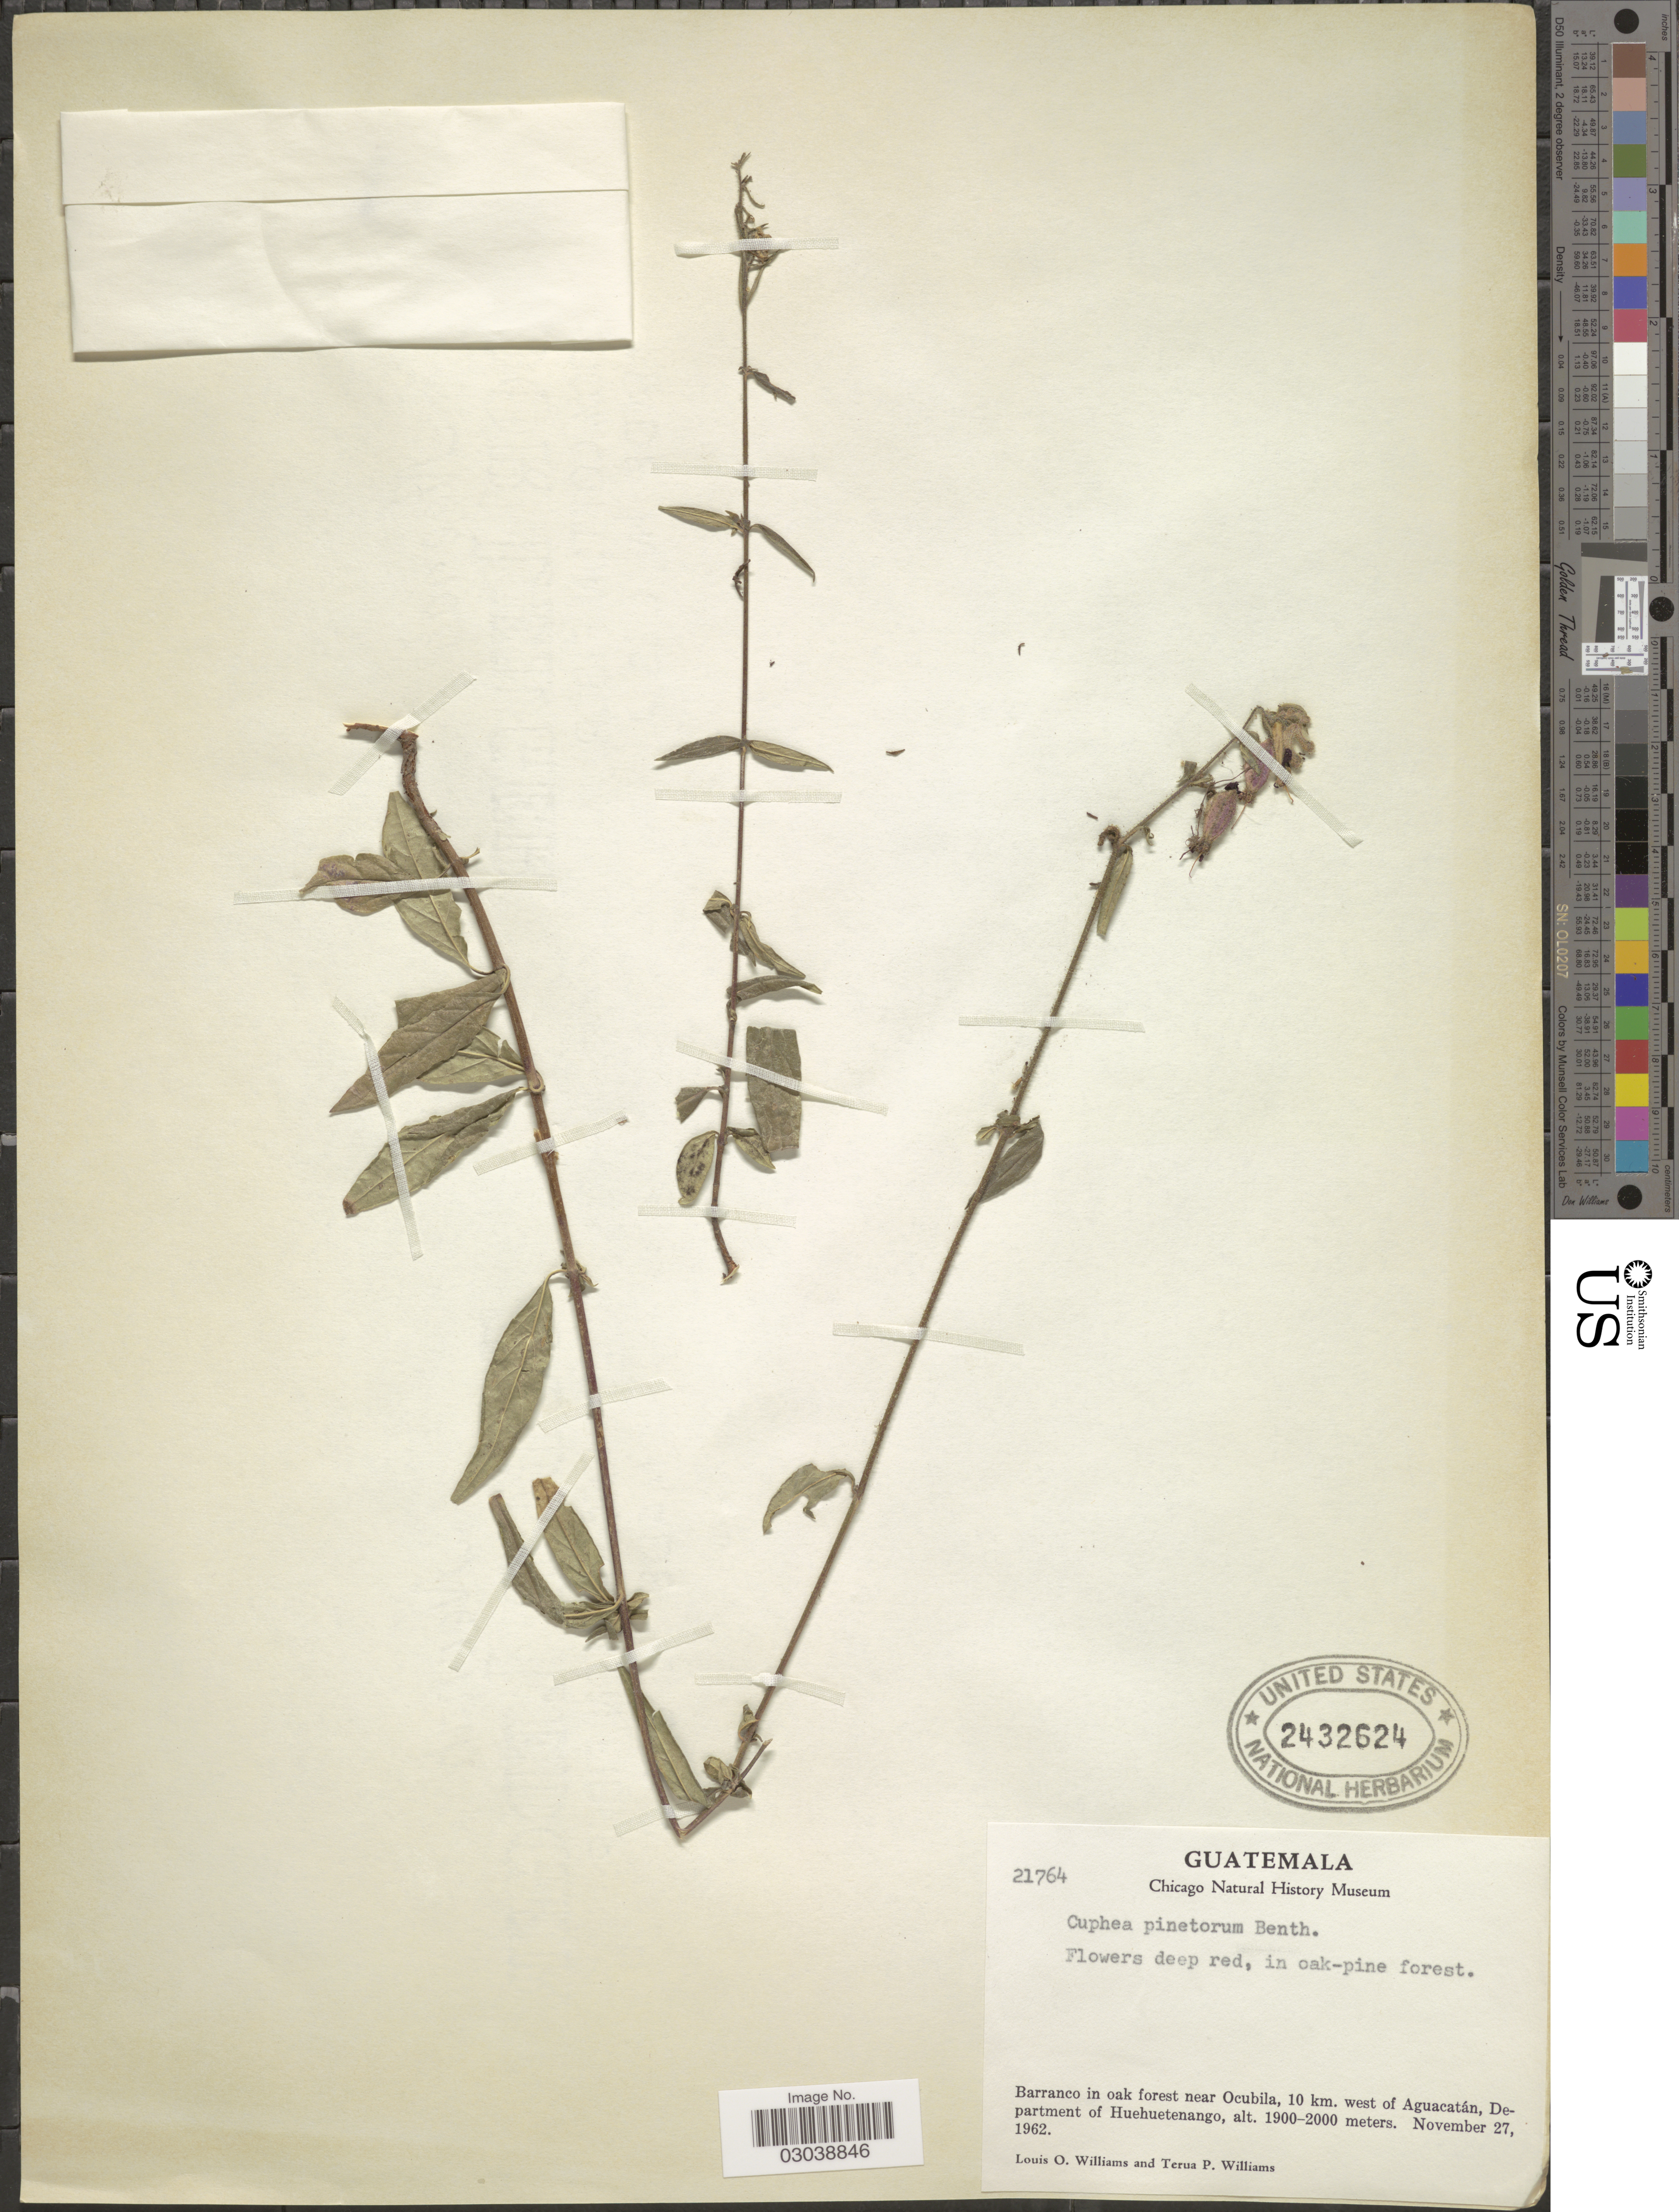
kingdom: Plantae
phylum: Tracheophyta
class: Magnoliopsida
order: Myrtales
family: Lythraceae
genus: Cuphea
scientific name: Cuphea pinetorum Benth.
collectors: L. O. Williams & T. P. Williams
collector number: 21764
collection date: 1962-11-27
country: Guatemala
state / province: Huehuetenango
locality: Barranco in oak forest near Ocubila, 10 km. west of Aguacatán, Department of Huehuetenango.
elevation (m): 1900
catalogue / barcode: US 2432624